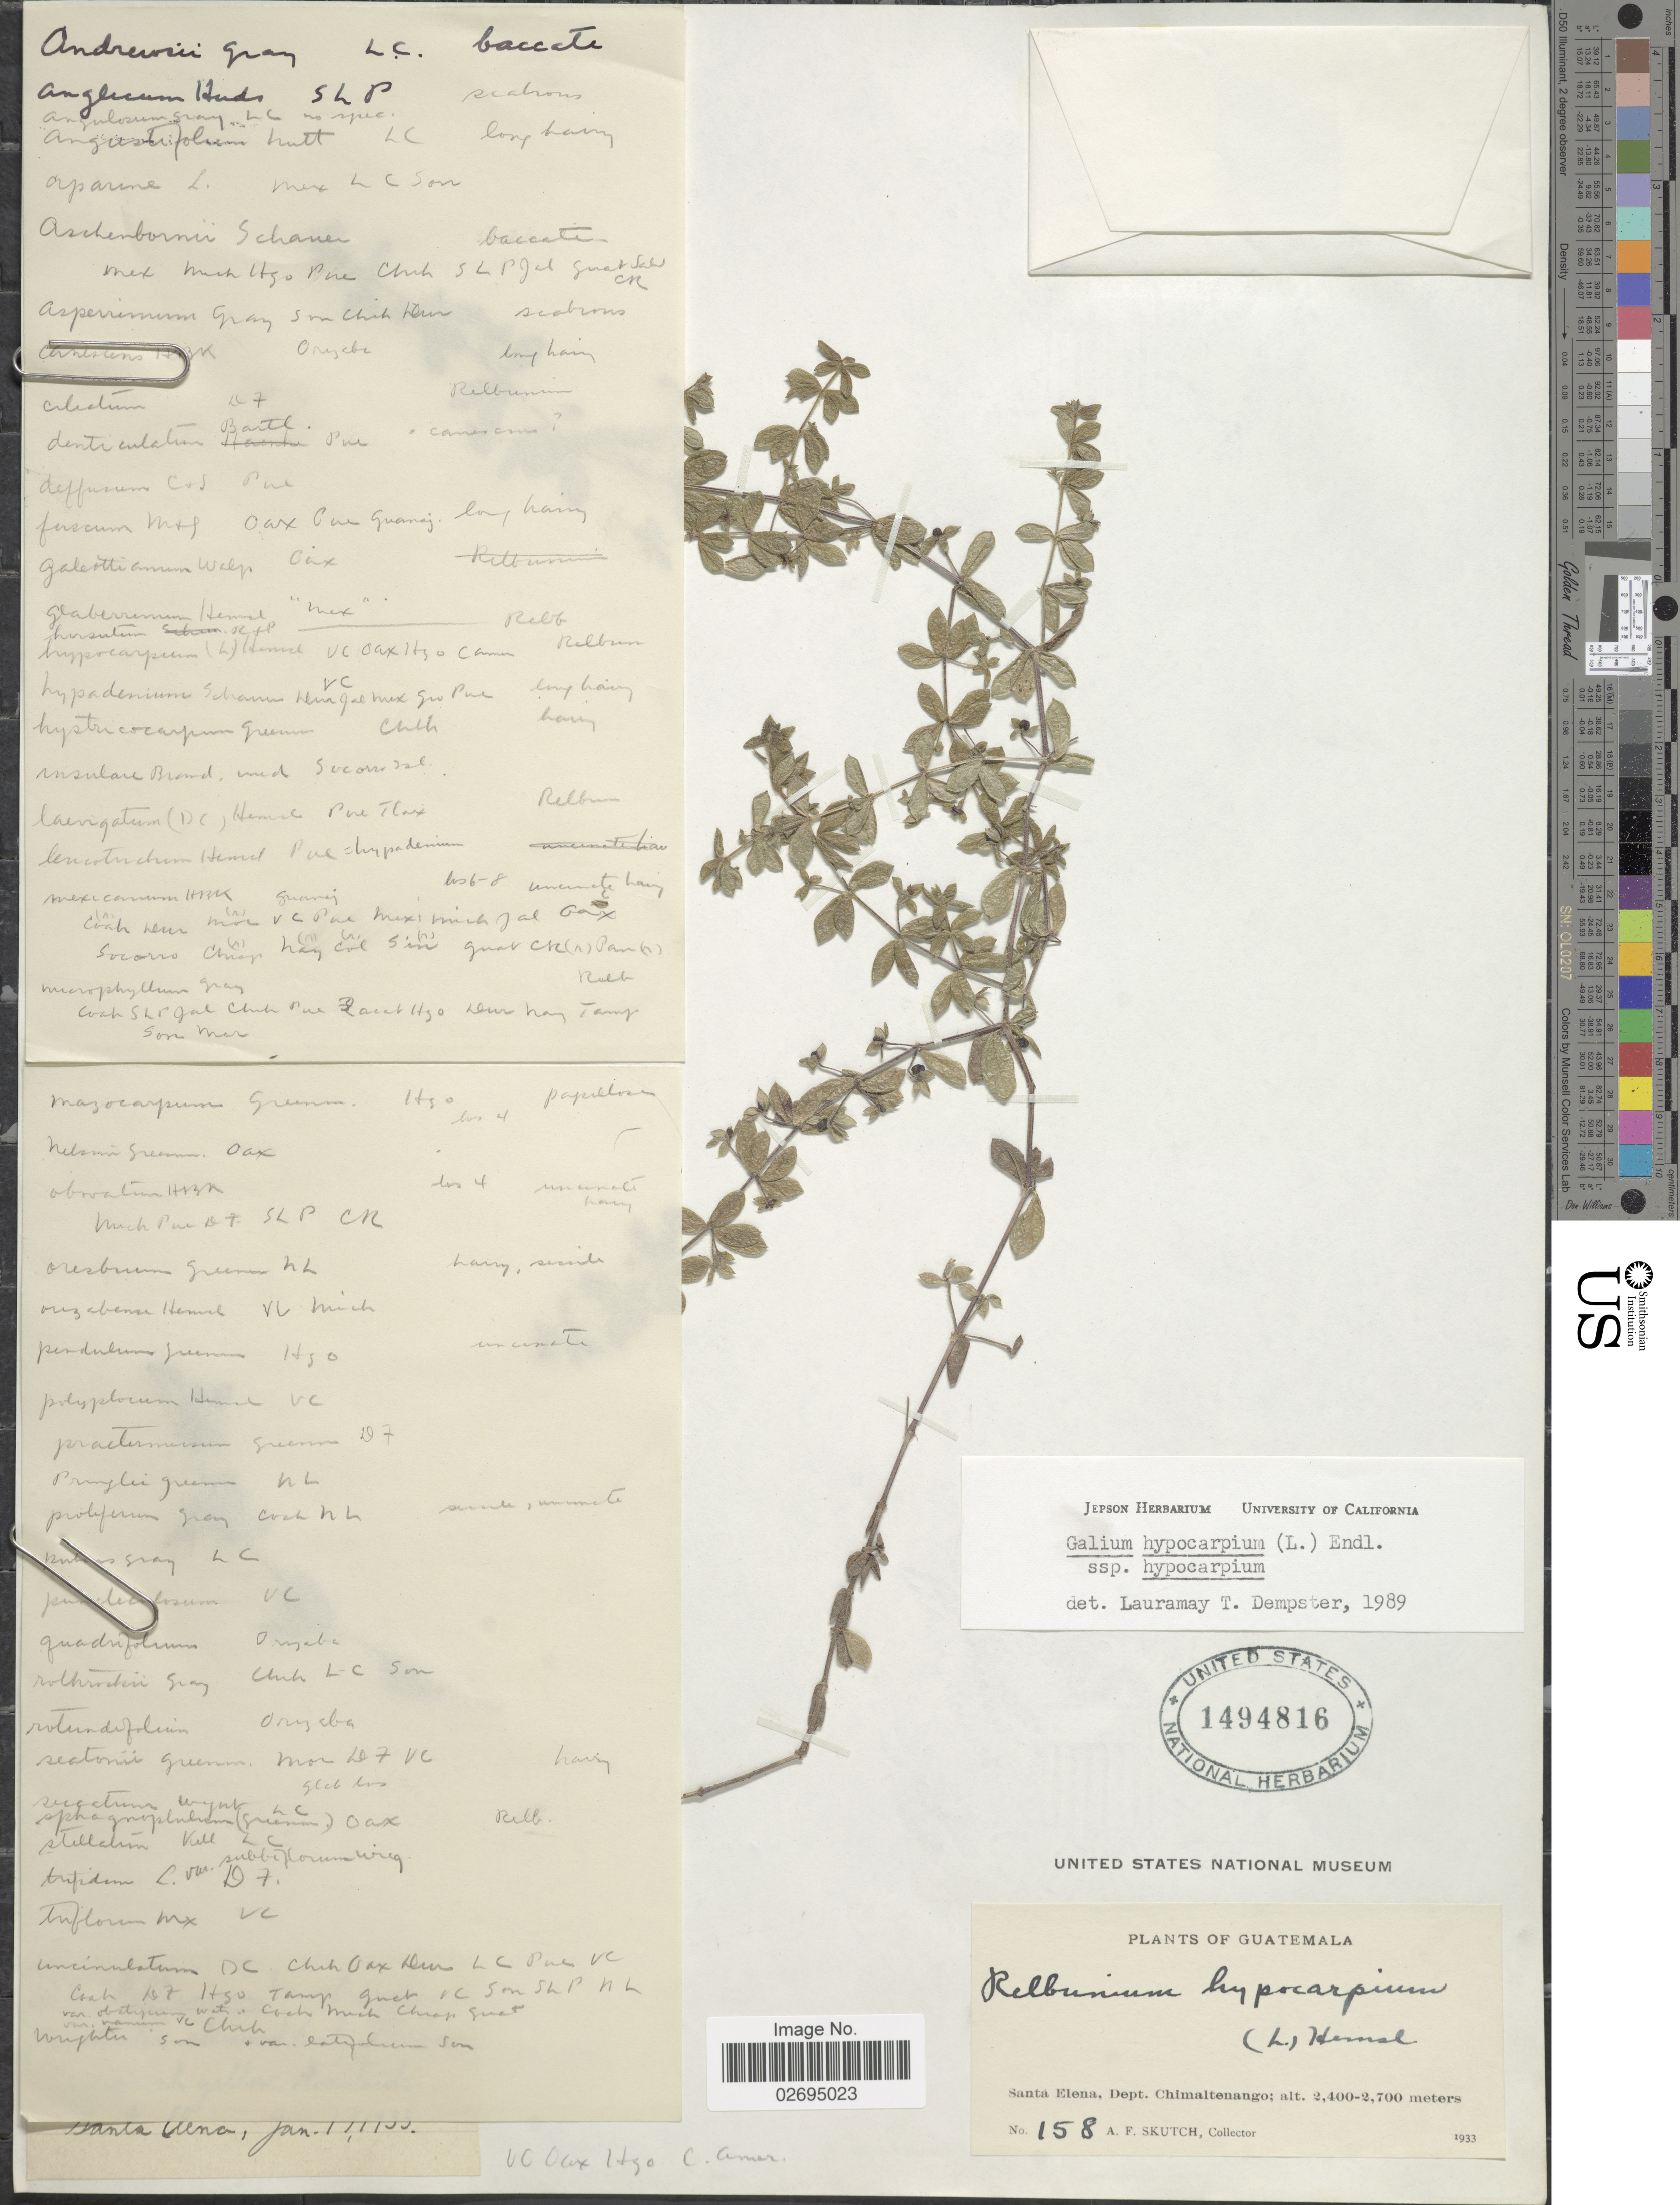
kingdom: Plantae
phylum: Tracheophyta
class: Magnoliopsida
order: Gentianales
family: Rubiaceae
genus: Galium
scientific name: Galium hypocarpium subsp. hypocarpium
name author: (L.) Endl. ex Griseb.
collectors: A. F. Skutch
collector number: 158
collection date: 1933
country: Guatemala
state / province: Chimaltenango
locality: Santa Elena, Dept. Chimaltenango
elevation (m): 2400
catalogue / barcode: US 1494816